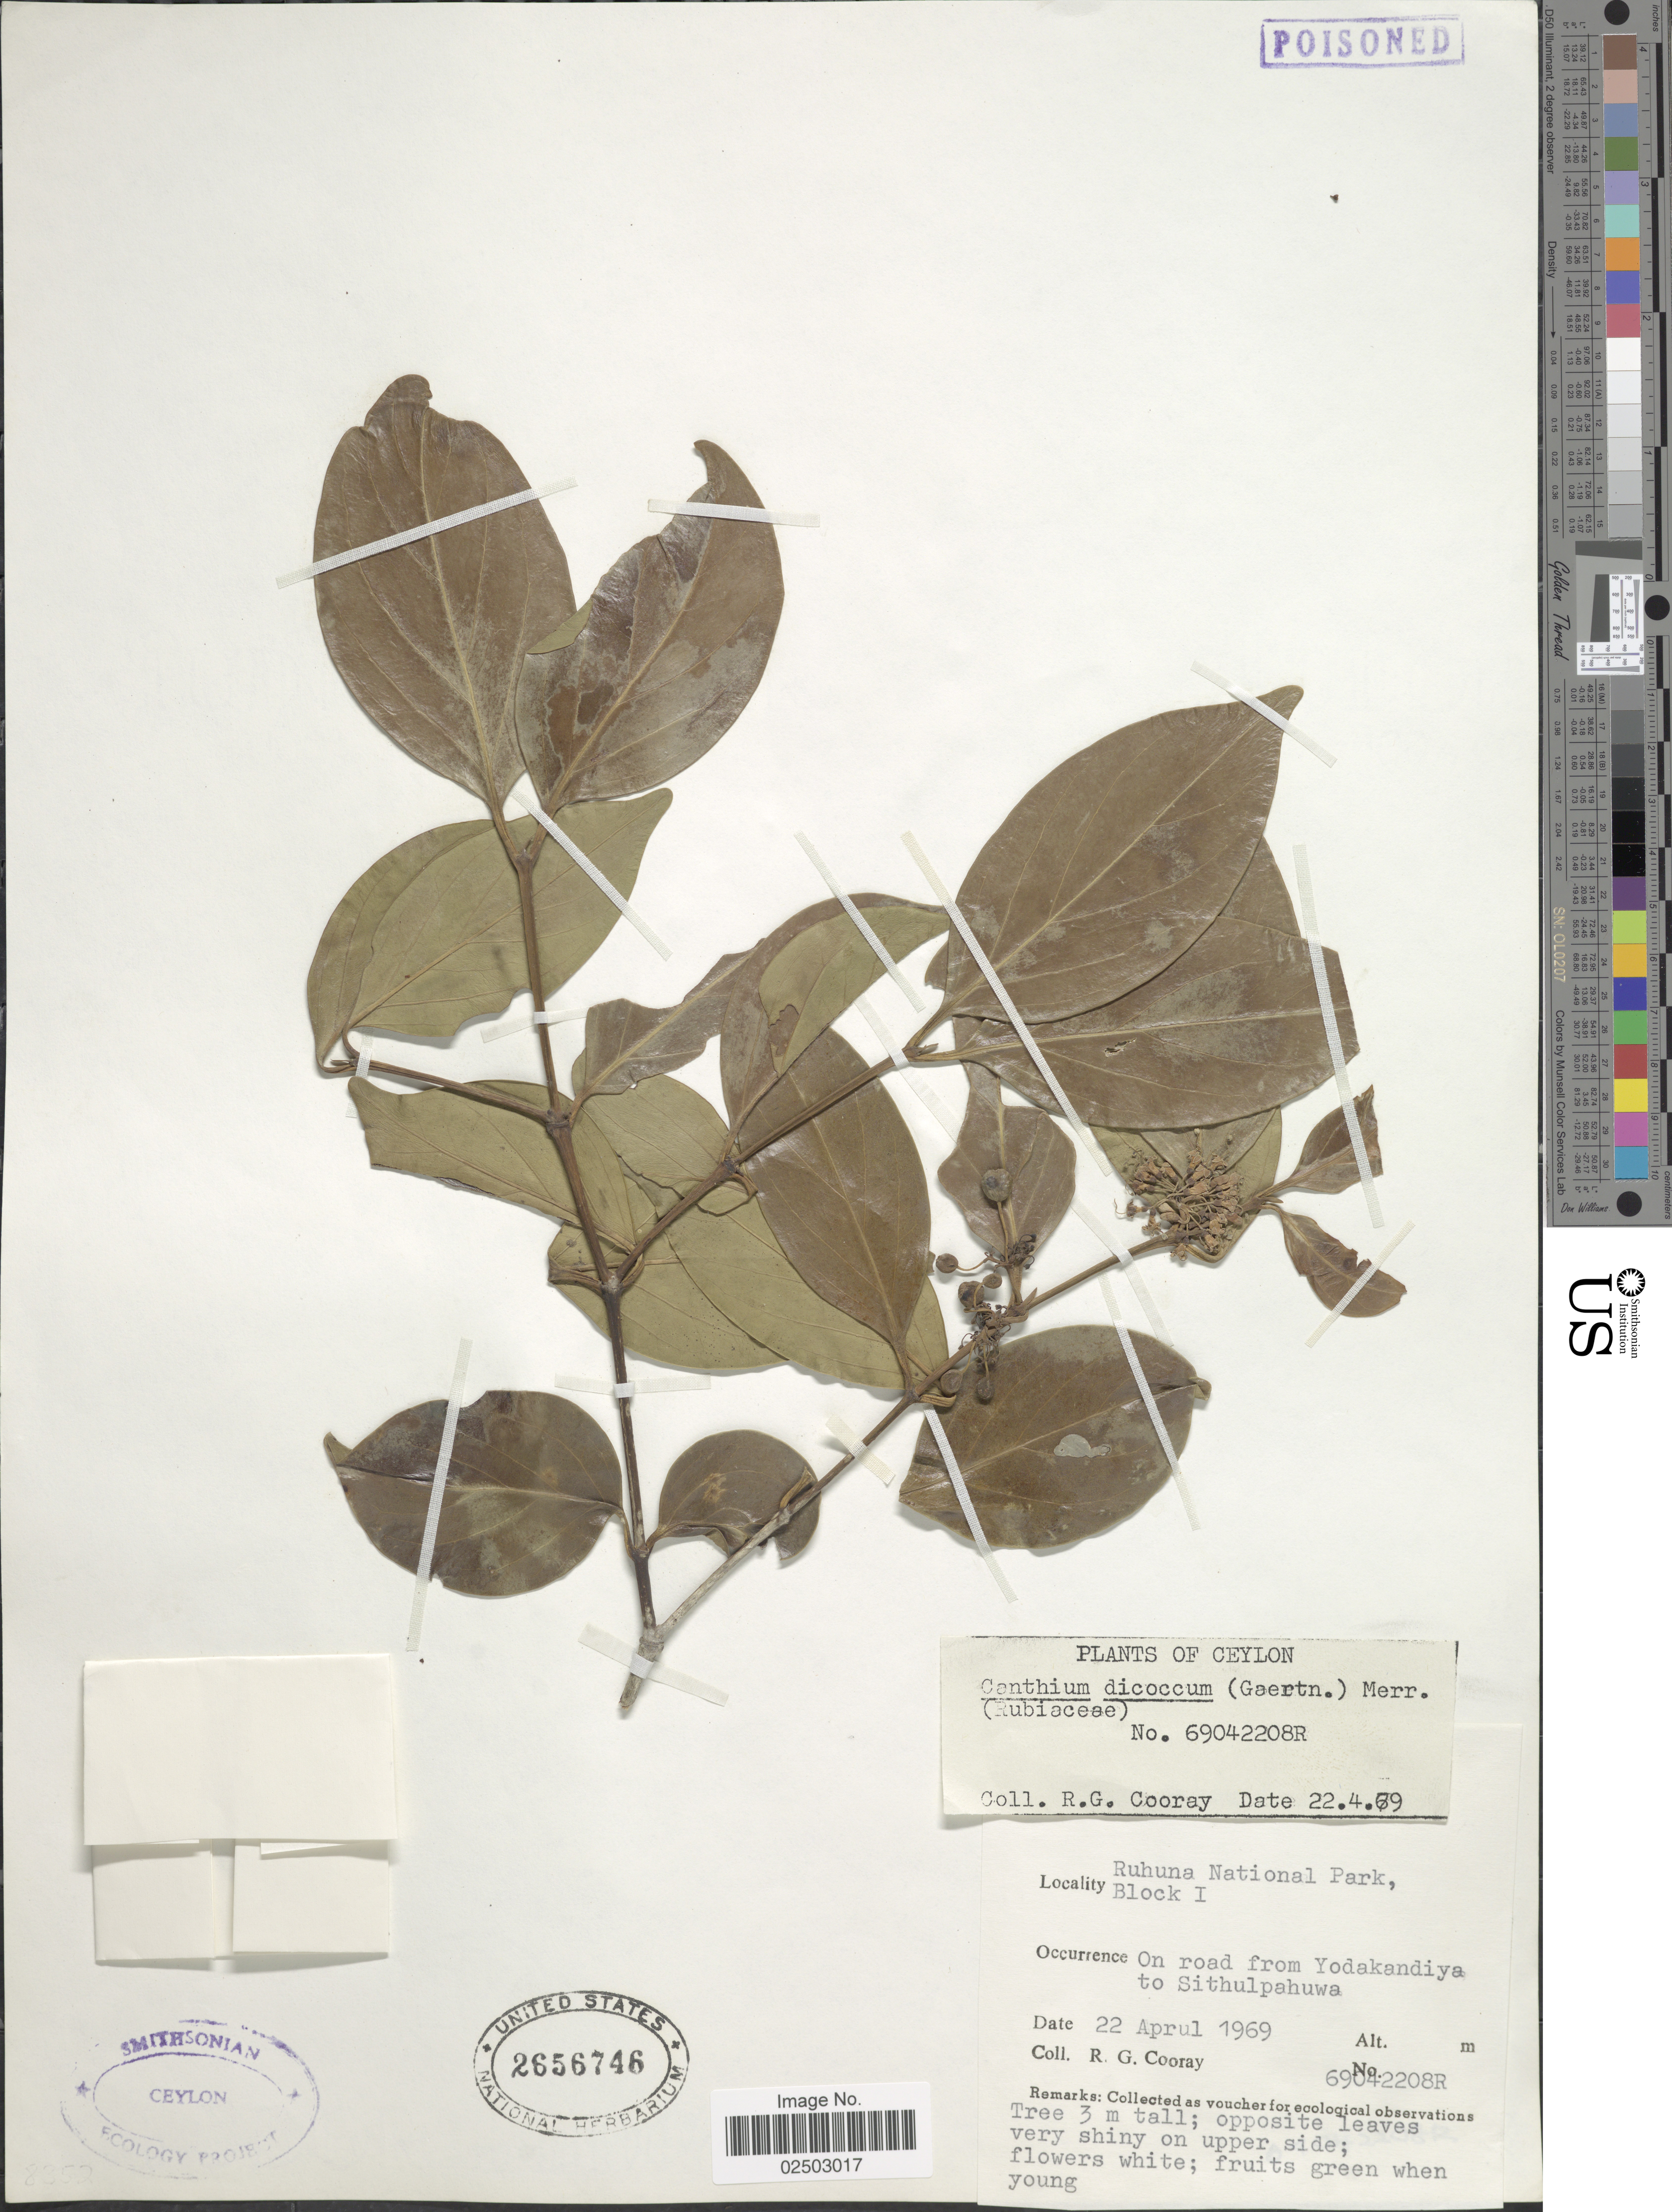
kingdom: Plantae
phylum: Tracheophyta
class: Magnoliopsida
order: Gentianales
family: Rubiaceae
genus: Canthium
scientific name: Canthium dicoccum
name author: (Gaertn.) Merr.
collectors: R. Cooray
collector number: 69042208R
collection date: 1969-04-22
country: Sri Lanka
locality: Ceylon, Ruhuna National Park, Block 1, on road from Yodakandiya to Sithulpahuwa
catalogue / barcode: US 2656746